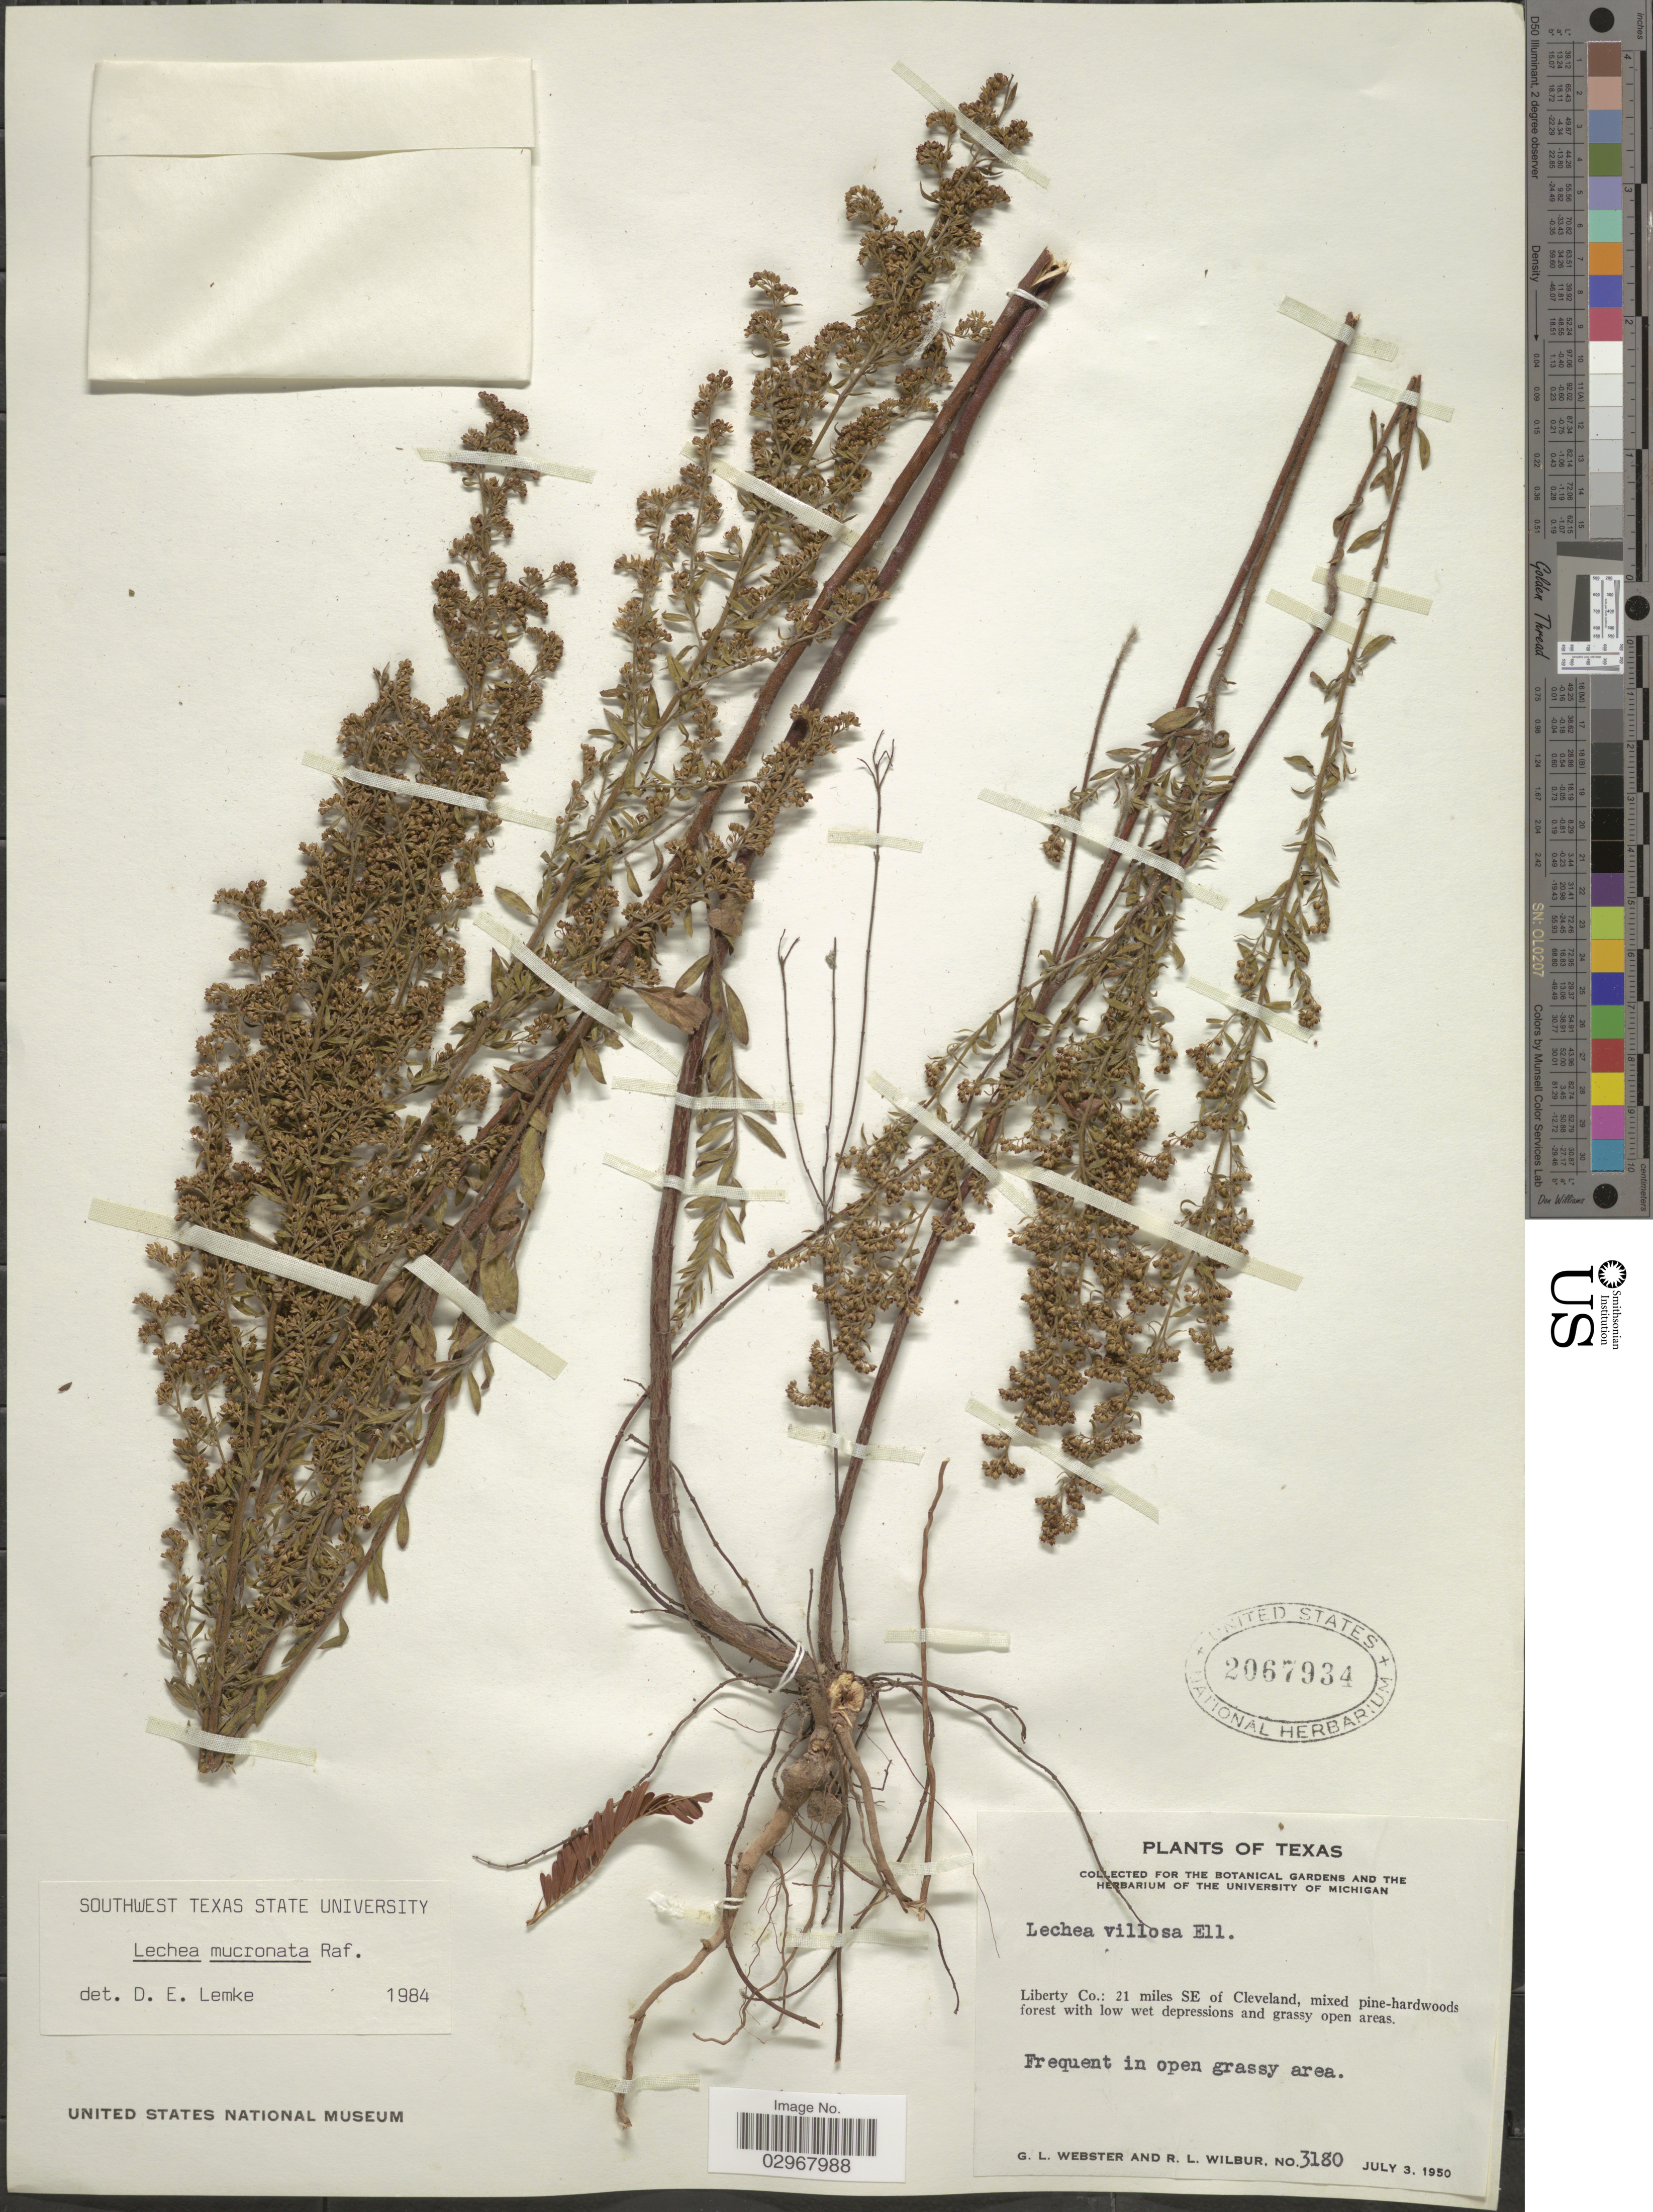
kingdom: Plantae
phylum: Tracheophyta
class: Magnoliopsida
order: Malvales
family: Cistaceae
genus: Lechea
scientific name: Lechea mucronata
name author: Raf.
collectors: G. L. Webster & R. L. Wilbur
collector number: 3180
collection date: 1950-07-03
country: United States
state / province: Texas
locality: Liberty Co.: 21 miles SE of Cleveland.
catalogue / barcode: US 2067934